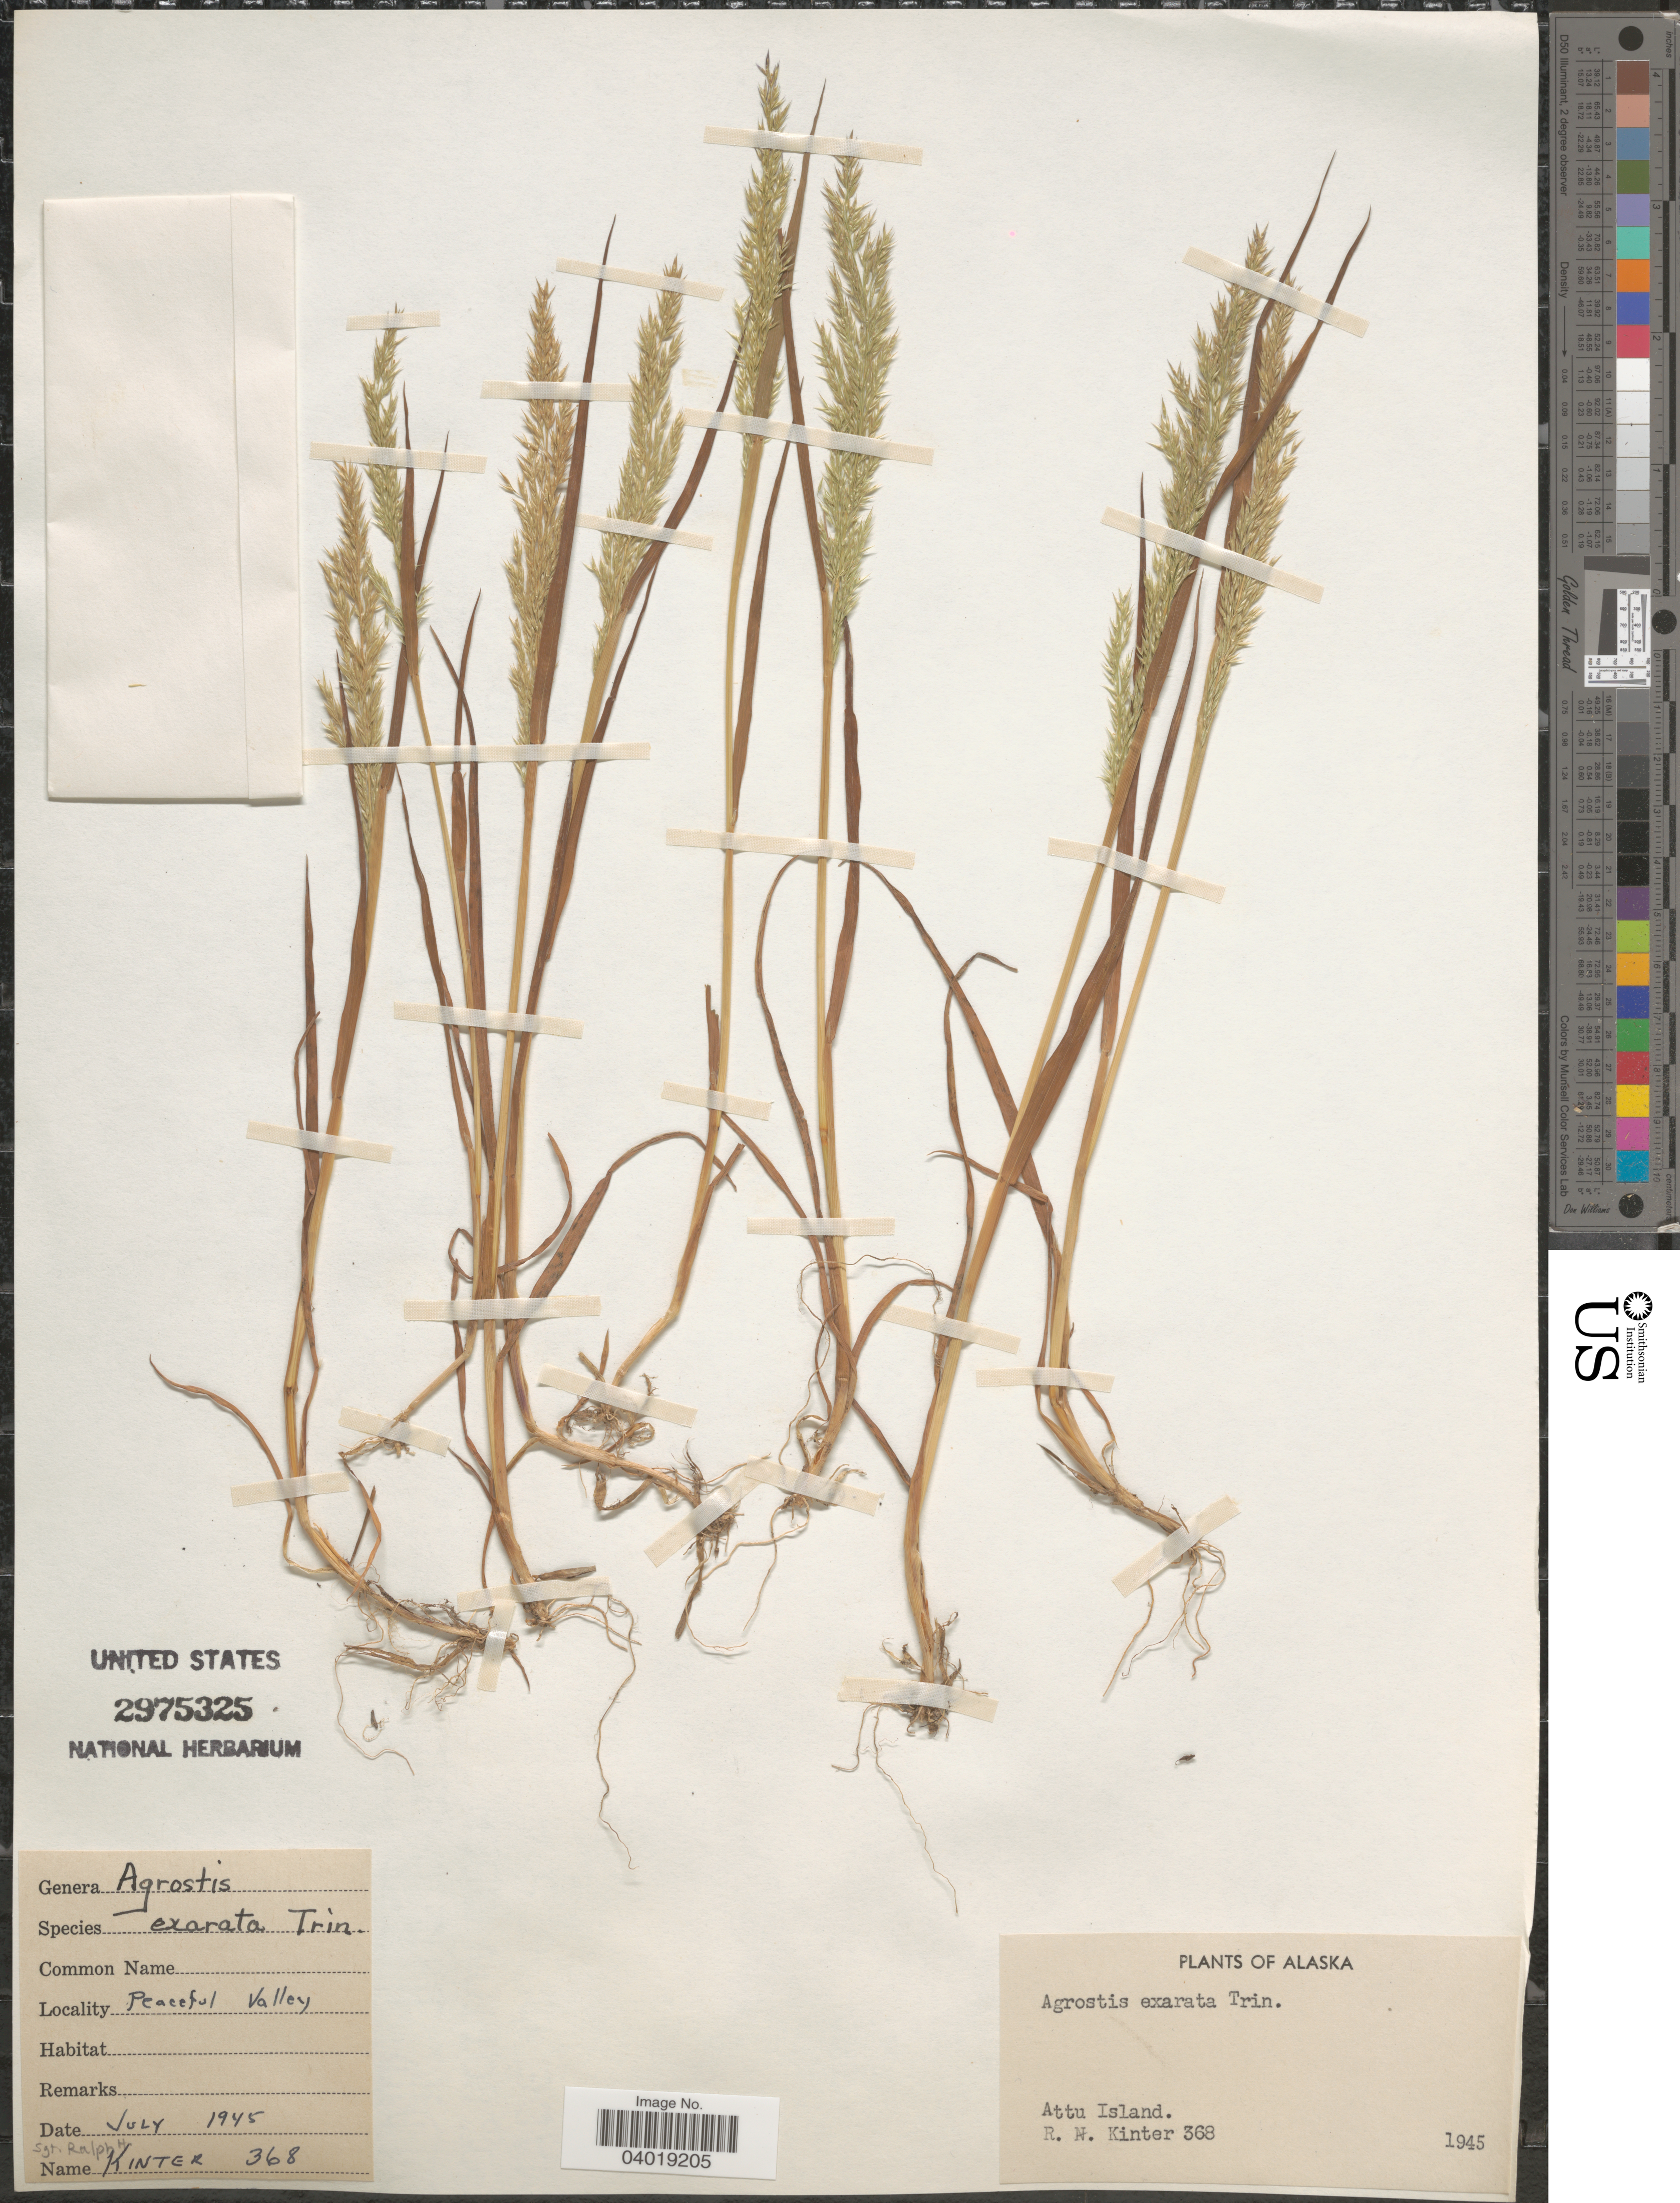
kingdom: Plantae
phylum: Tracheophyta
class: Liliopsida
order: Poales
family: Poaceae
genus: Agrostis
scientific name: Agrostis exarata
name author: Trin.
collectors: R. Kinter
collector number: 368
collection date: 1945-07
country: United States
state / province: Alaska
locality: Peaceful Valley. Attu Island.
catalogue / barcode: US 2975325